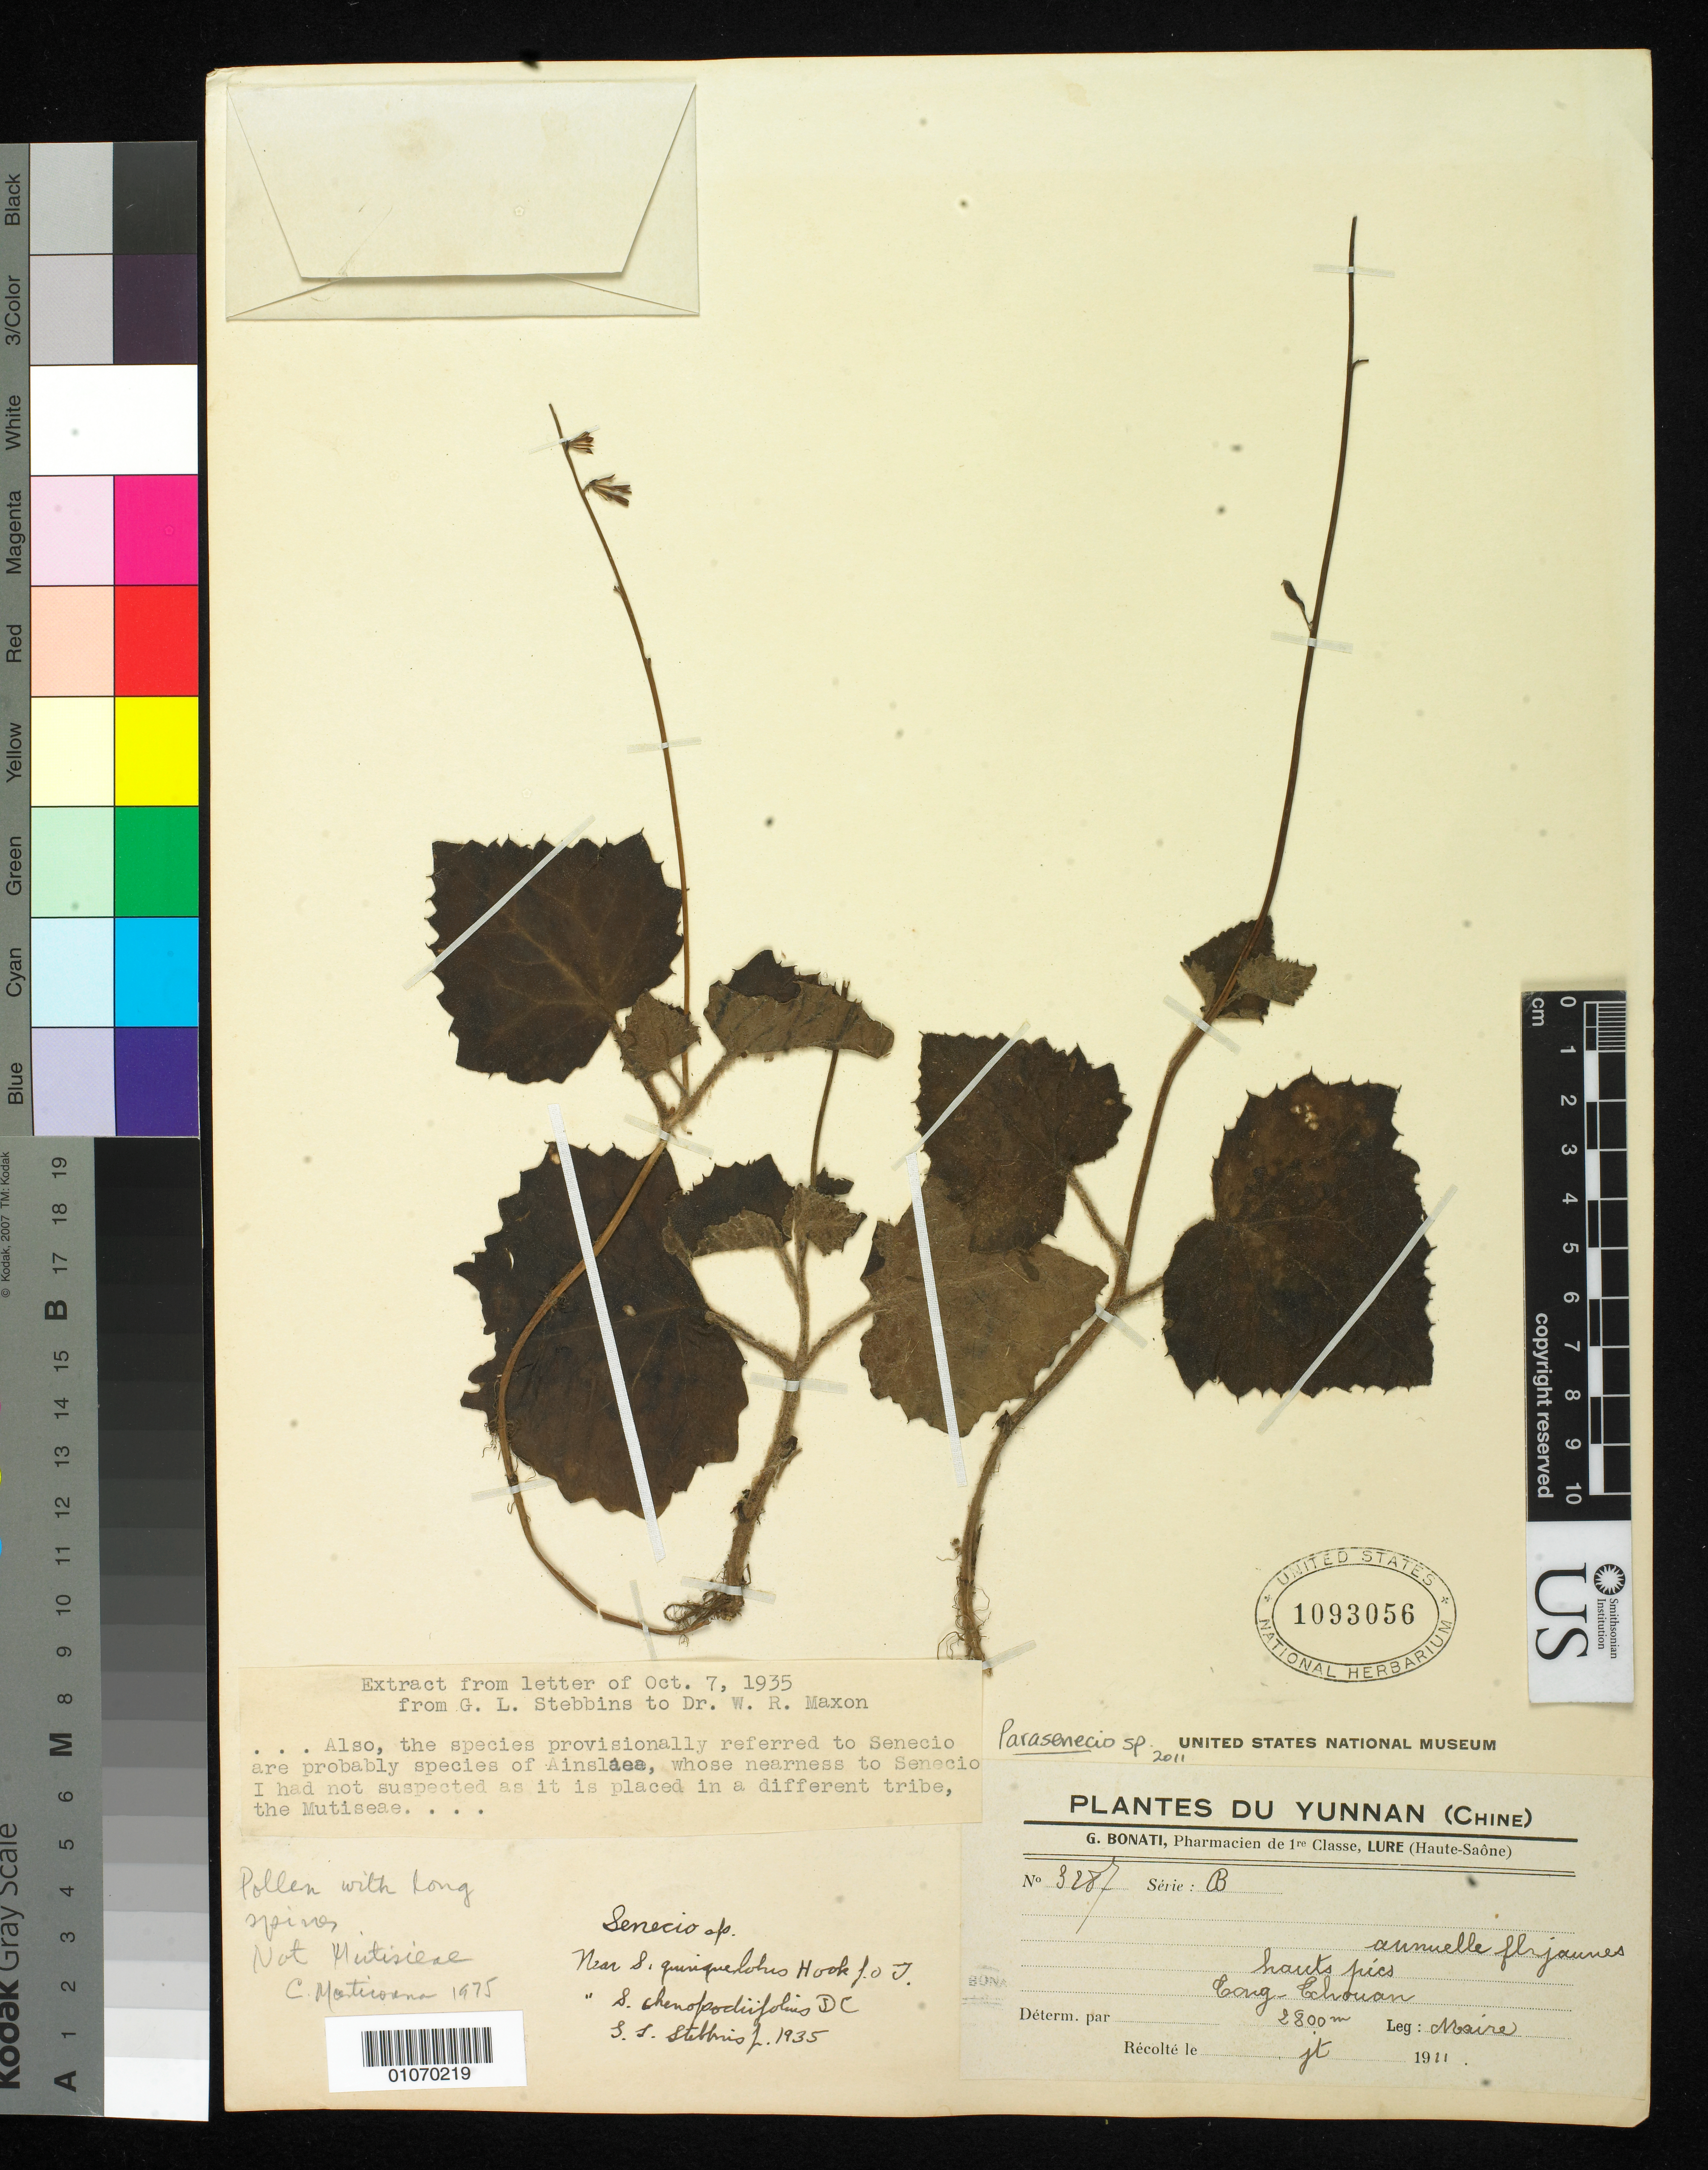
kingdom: Plantae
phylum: Tracheophyta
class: Magnoliopsida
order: Asterales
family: Asteraceae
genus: Parasenecio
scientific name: Parasenecio sp.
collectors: Maire, --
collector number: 3287 B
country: China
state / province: Yunnan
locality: Cong Chouan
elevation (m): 2800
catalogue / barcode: US 1093056